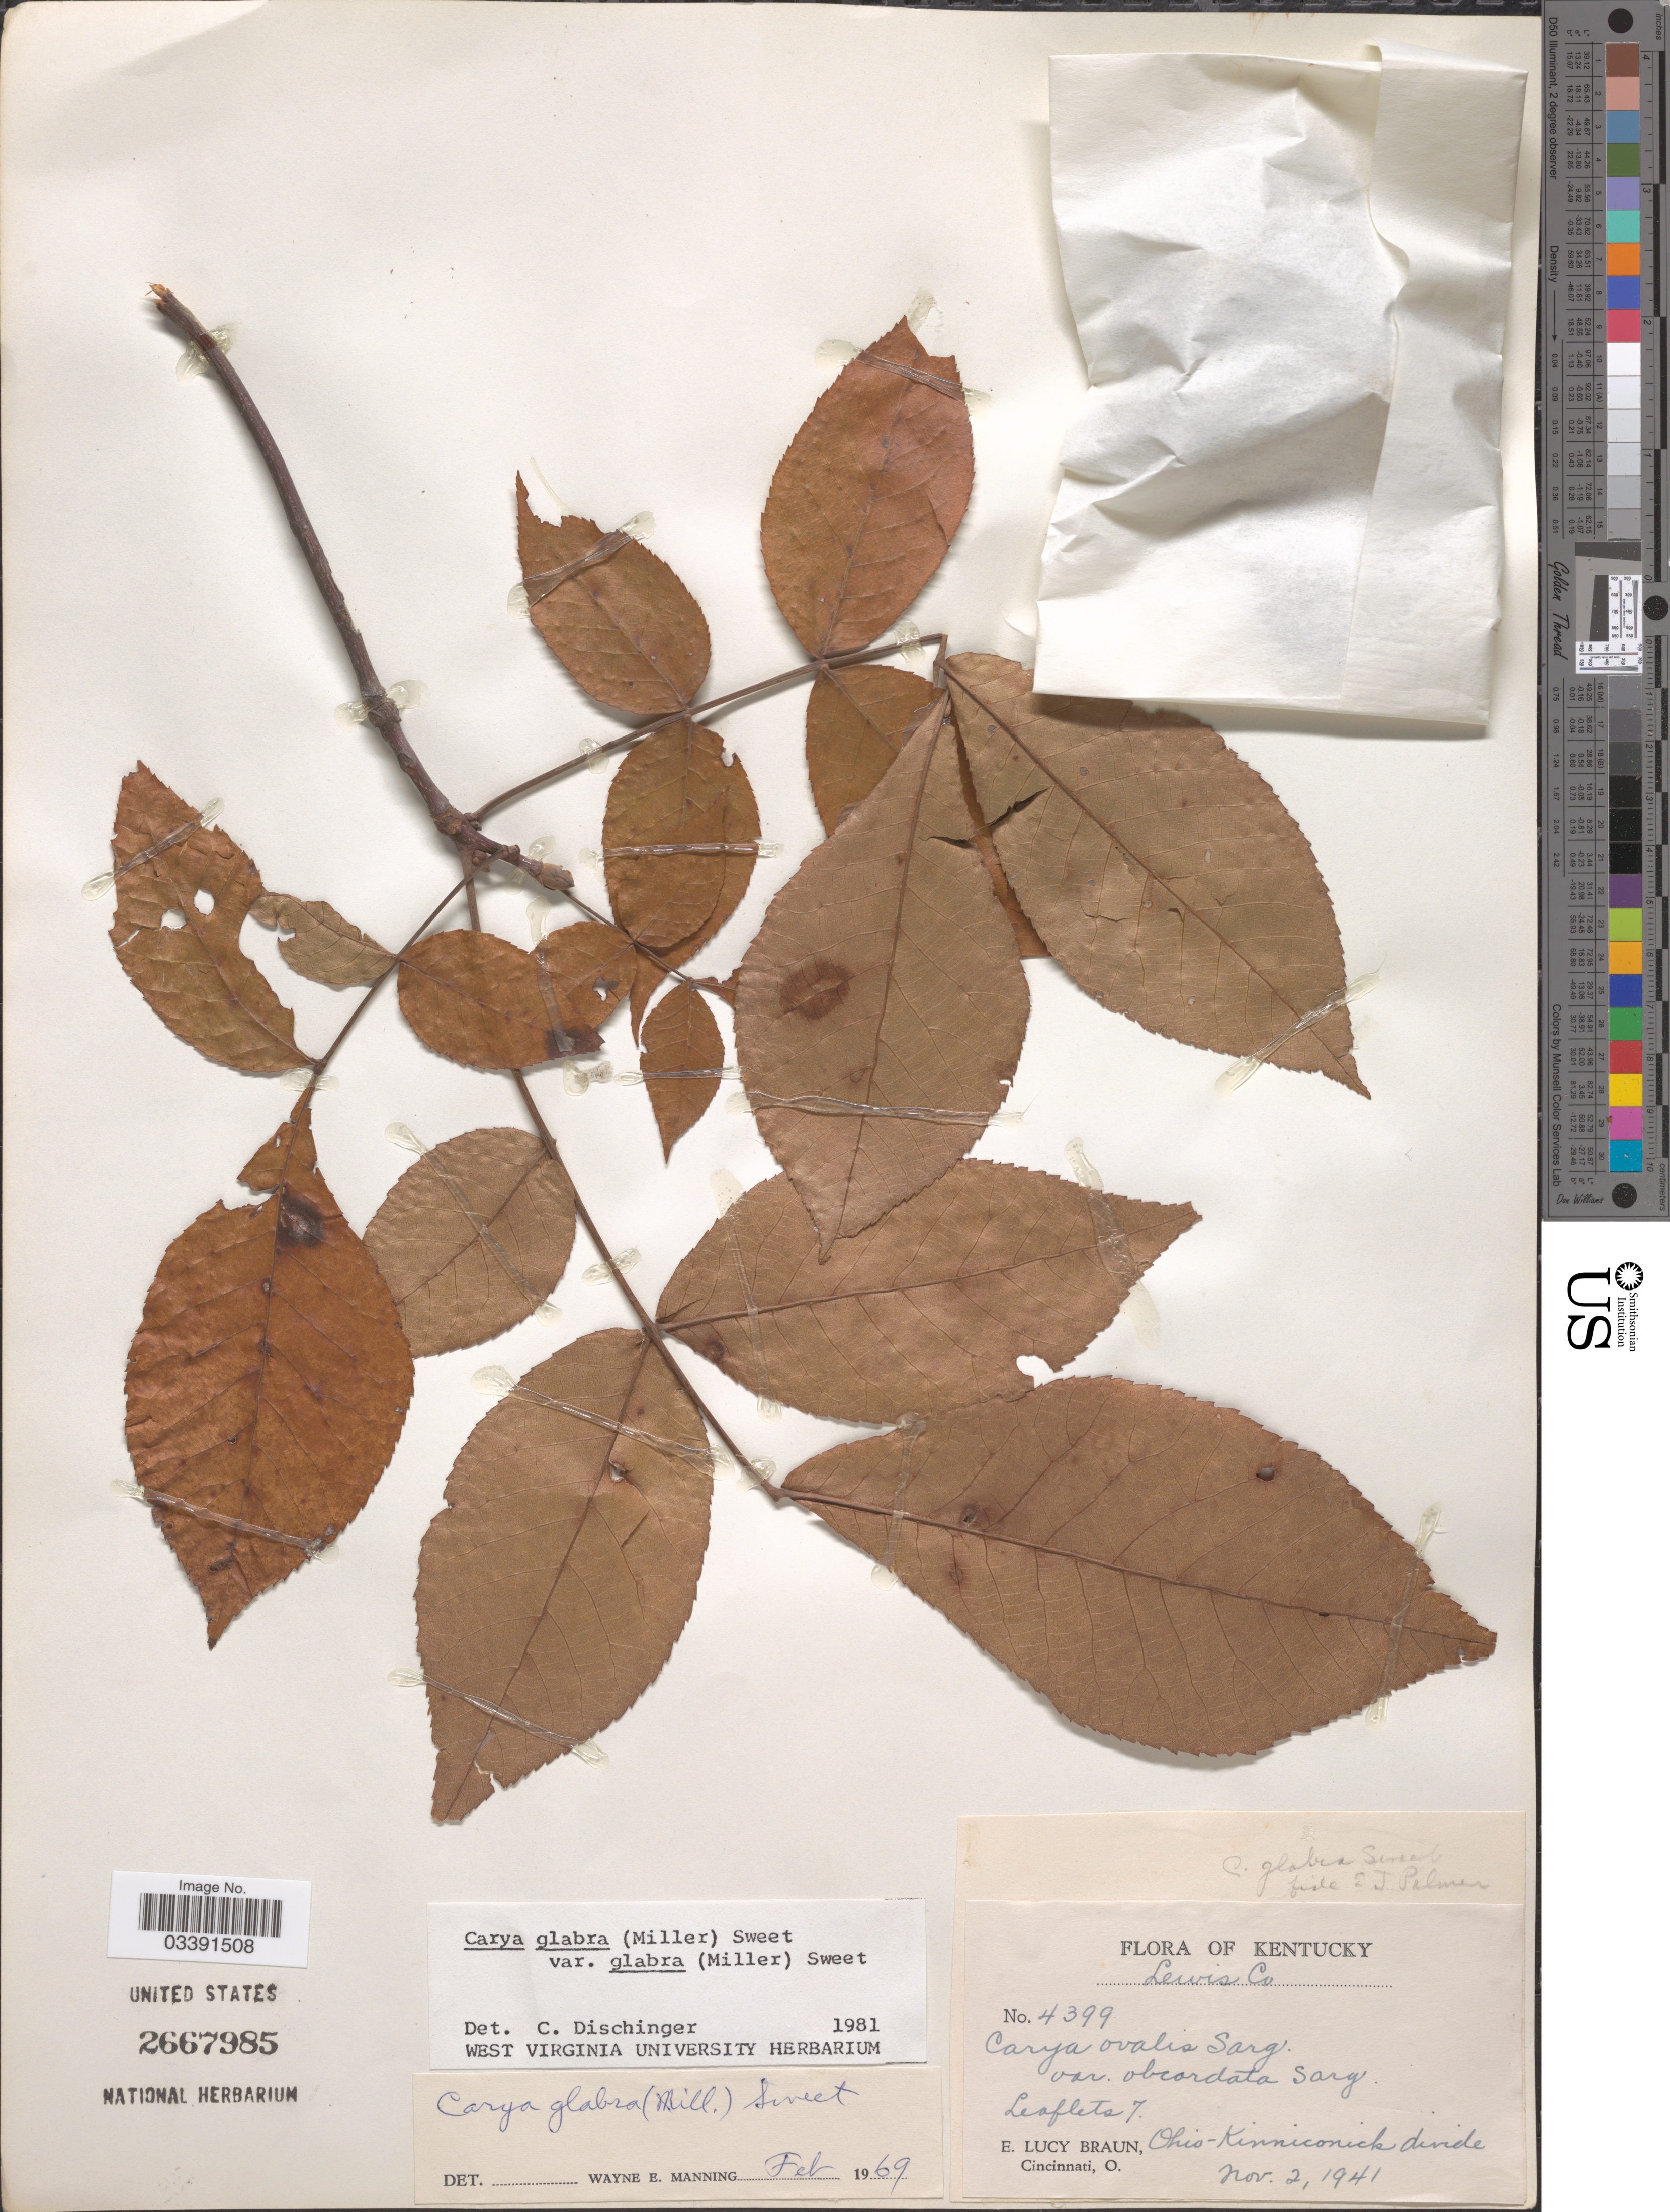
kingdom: Plantae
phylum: Tracheophyta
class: Magnoliopsida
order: Fagales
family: Juglandaceae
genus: Carya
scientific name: Carya glabra var. glabra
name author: (Mill.) Sweet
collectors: E. L. Braun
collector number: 4399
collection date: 1941-11-02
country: United States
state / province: Kentucky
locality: Lewis Co. Ohio-Kinniconick divide.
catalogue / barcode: US 2667985